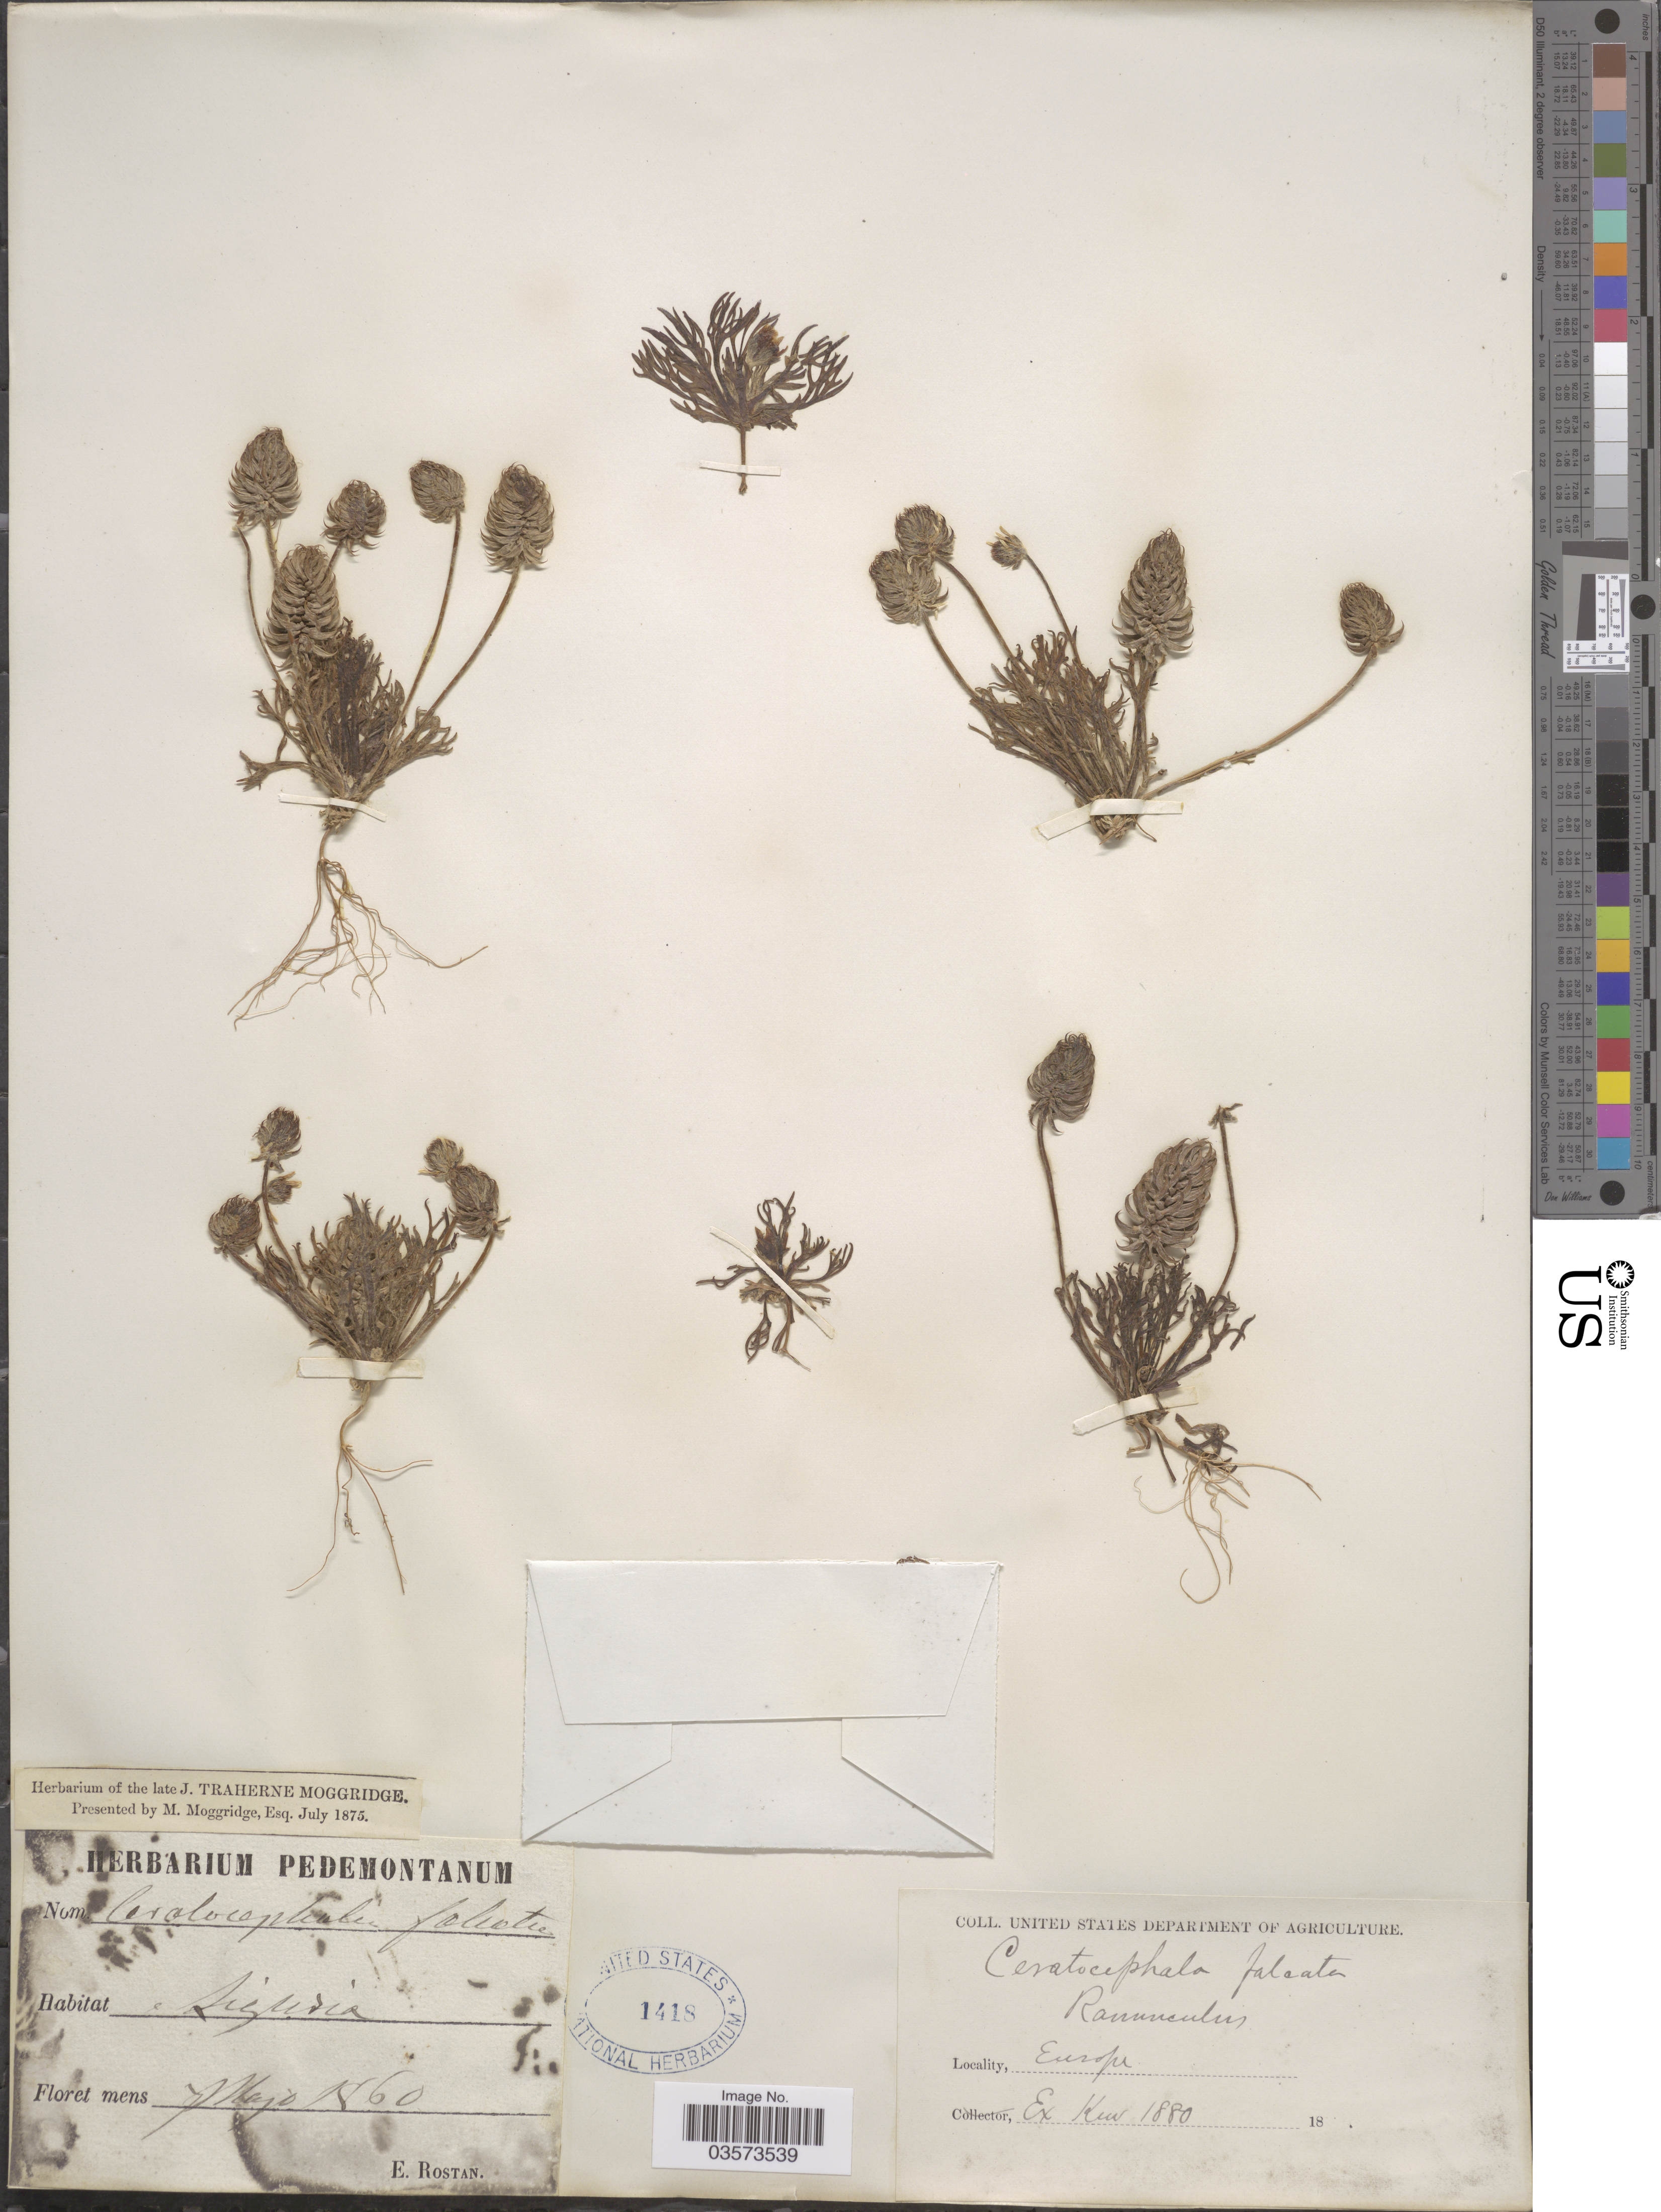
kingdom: Plantae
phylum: Tracheophyta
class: Magnoliopsida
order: Ranunculales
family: Ranunculaceae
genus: Ceratocephalus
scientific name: Ceratocephalus falcatus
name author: (L.) Pers.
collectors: E. Rostan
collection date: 1860-05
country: Italy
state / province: Liguria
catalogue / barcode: US 1418